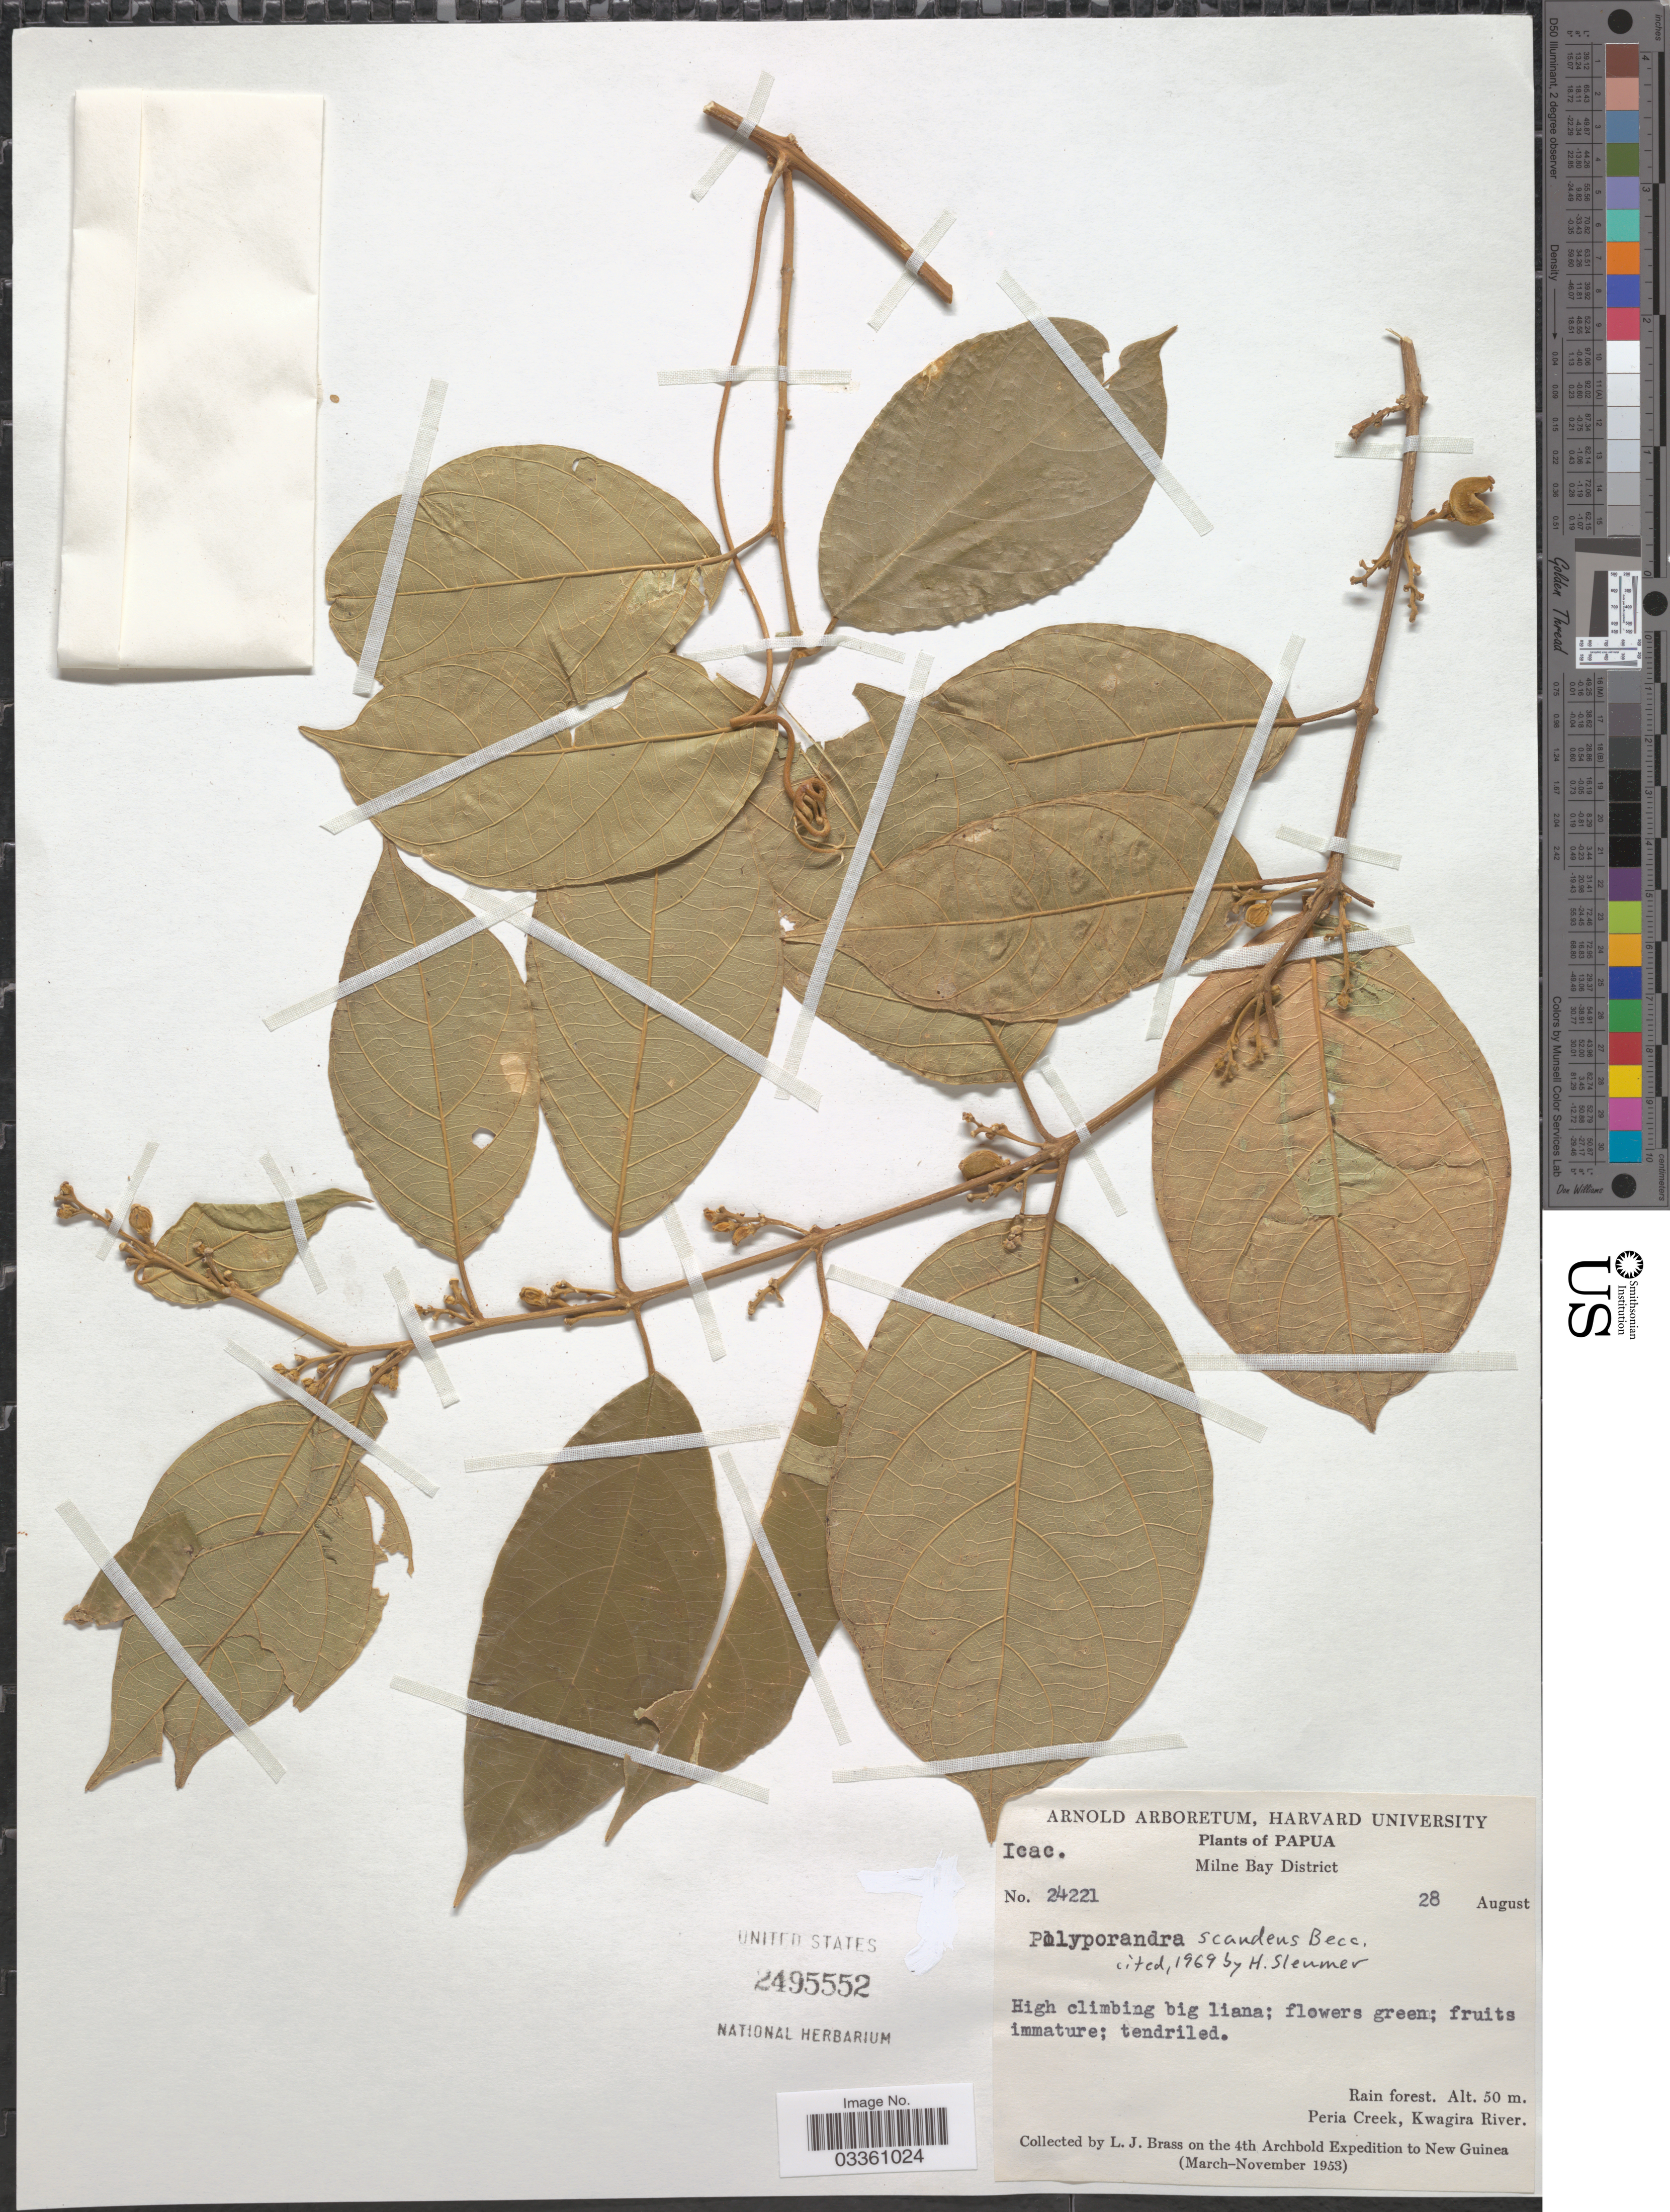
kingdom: Plantae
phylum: Tracheophyta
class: Magnoliopsida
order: Icacinales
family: Icacinaceae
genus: Iodes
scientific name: Iodes scandens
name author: (Becc.) Utteridge & Byng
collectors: L. J. Brass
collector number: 24221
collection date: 1953-08-28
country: Papua New Guinea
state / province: Milne Bay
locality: Papua. Milne Bay District. Peria Creek, Kwagira River. New Guinea.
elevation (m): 50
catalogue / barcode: US 2495552